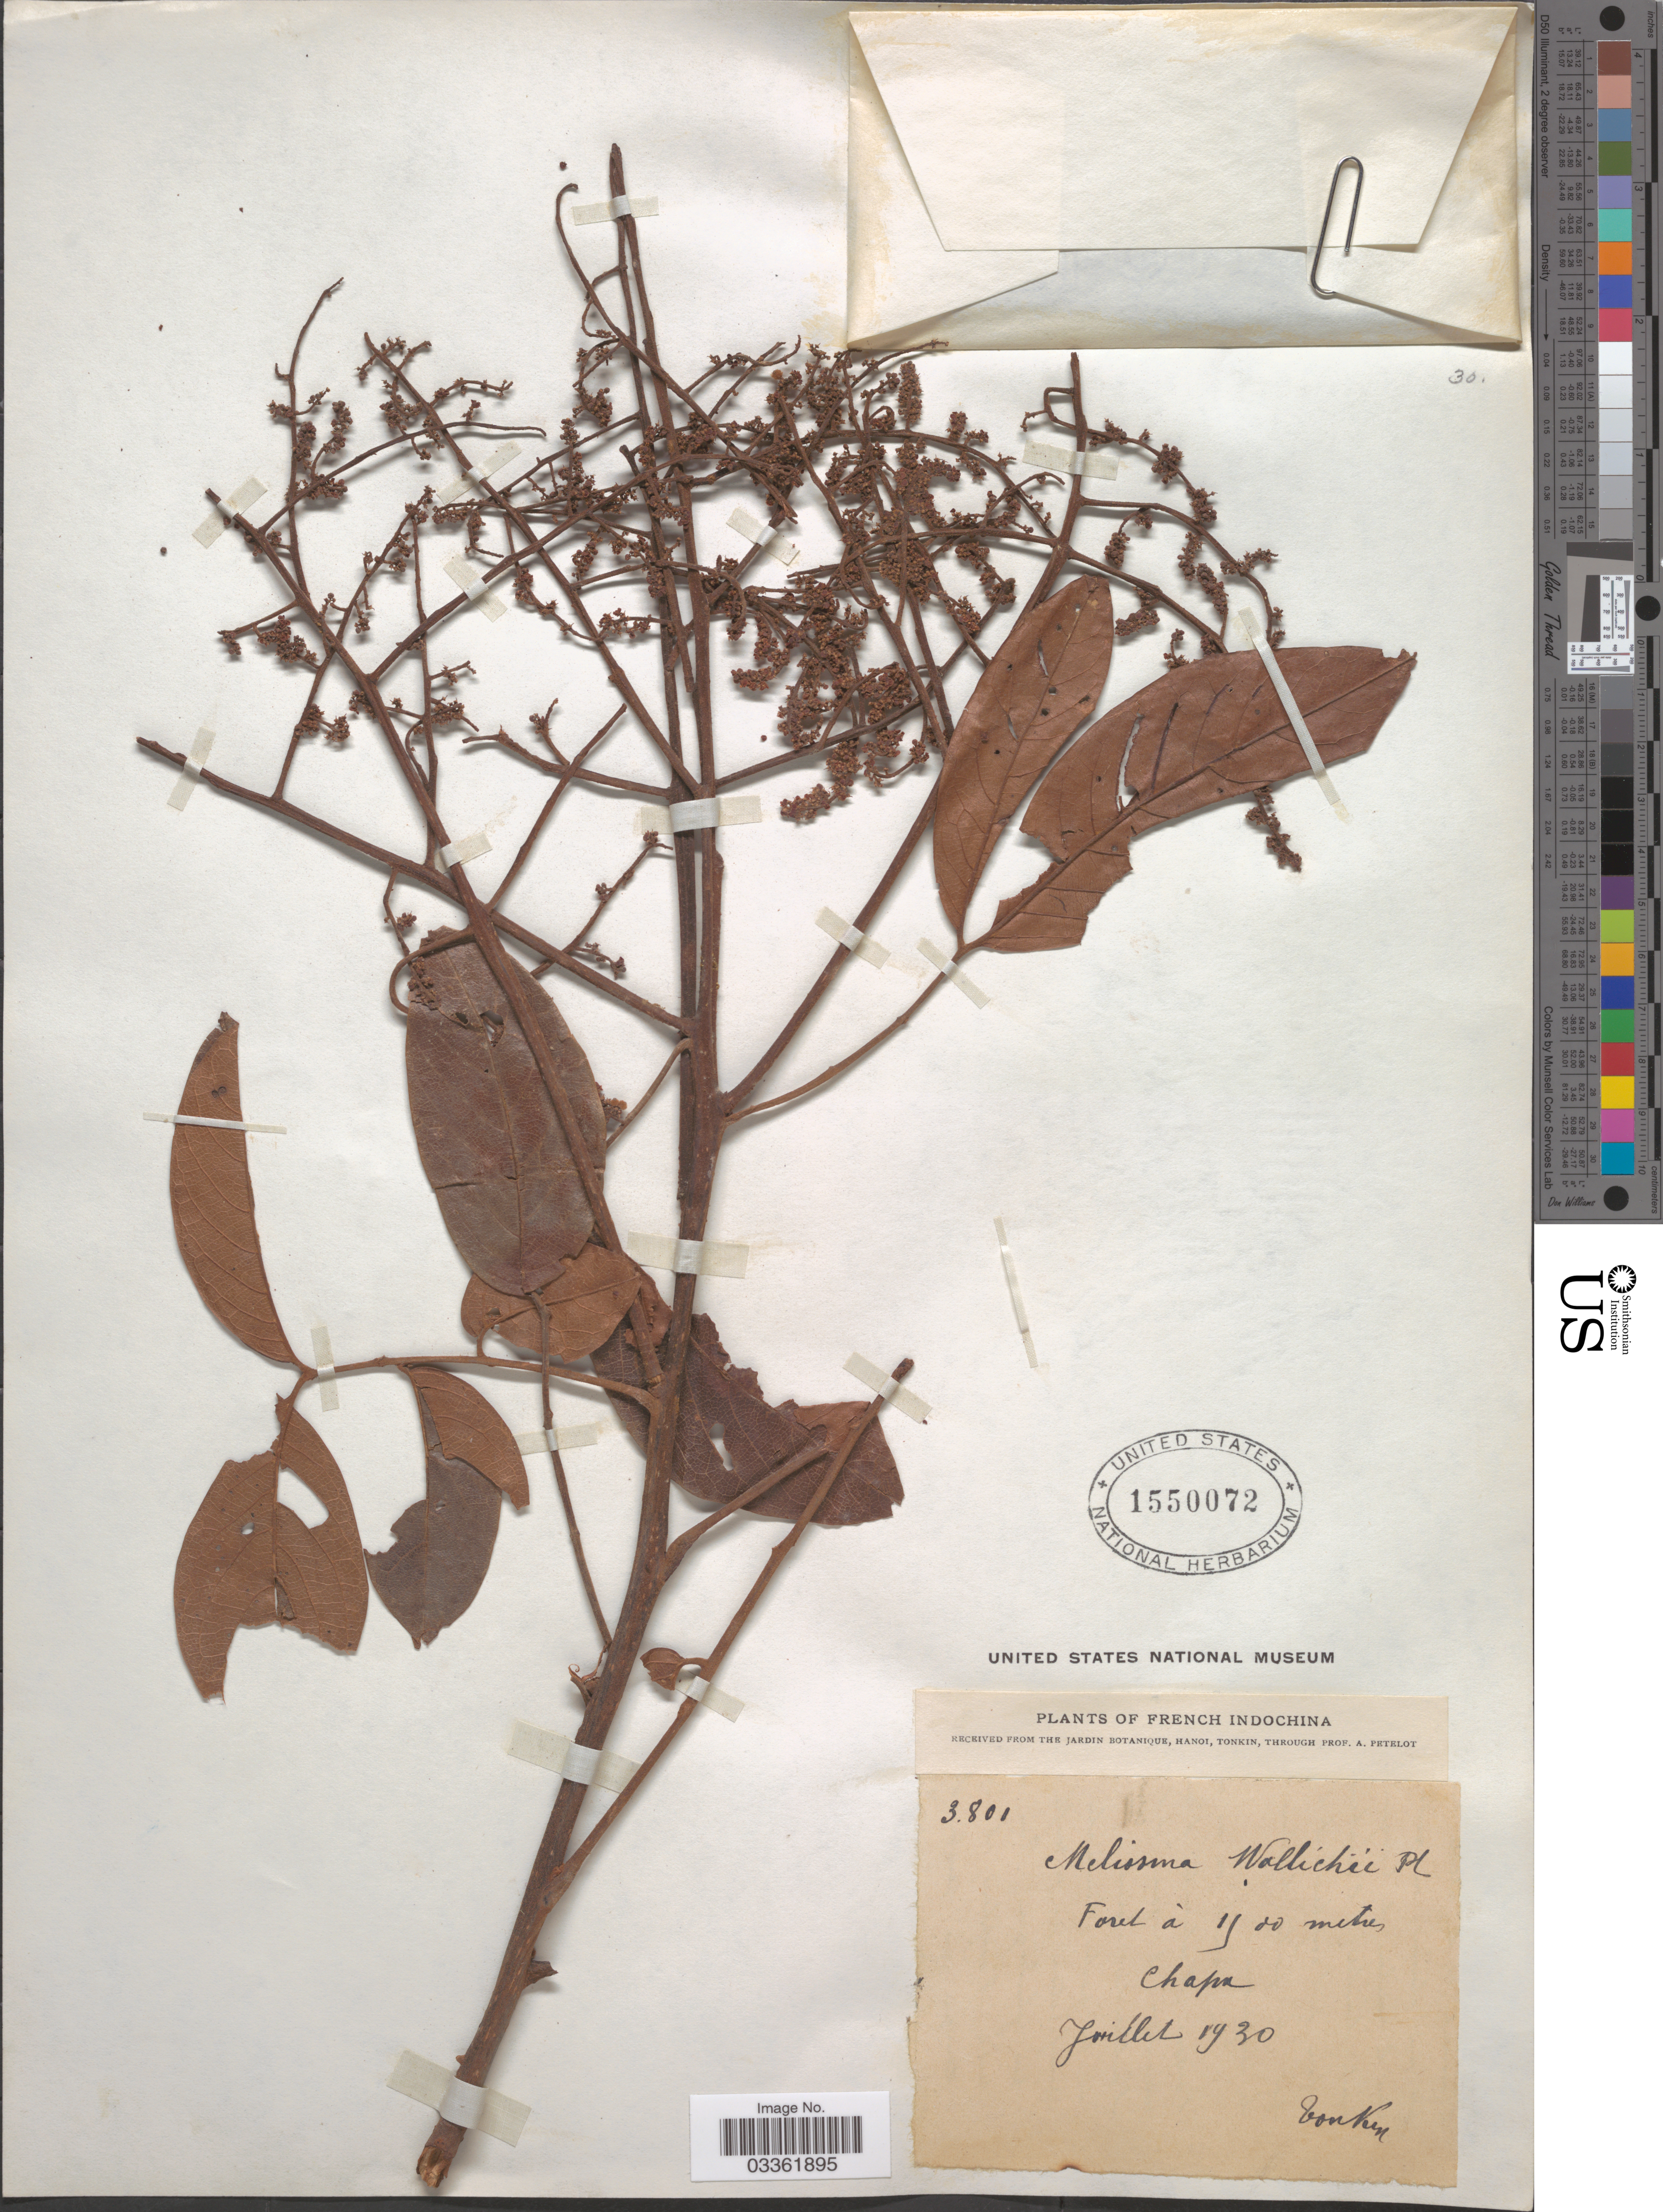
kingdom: Plantae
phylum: Tracheophyta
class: Magnoliopsida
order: Proteales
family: Sabiaceae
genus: Meliosma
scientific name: Meliosma wallichii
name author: Planch. ex Hook. f.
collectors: A. Petelot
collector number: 3801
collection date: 1930-07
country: Vietnam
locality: French IndoChina, Chapa.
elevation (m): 1500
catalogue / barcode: US 1550072